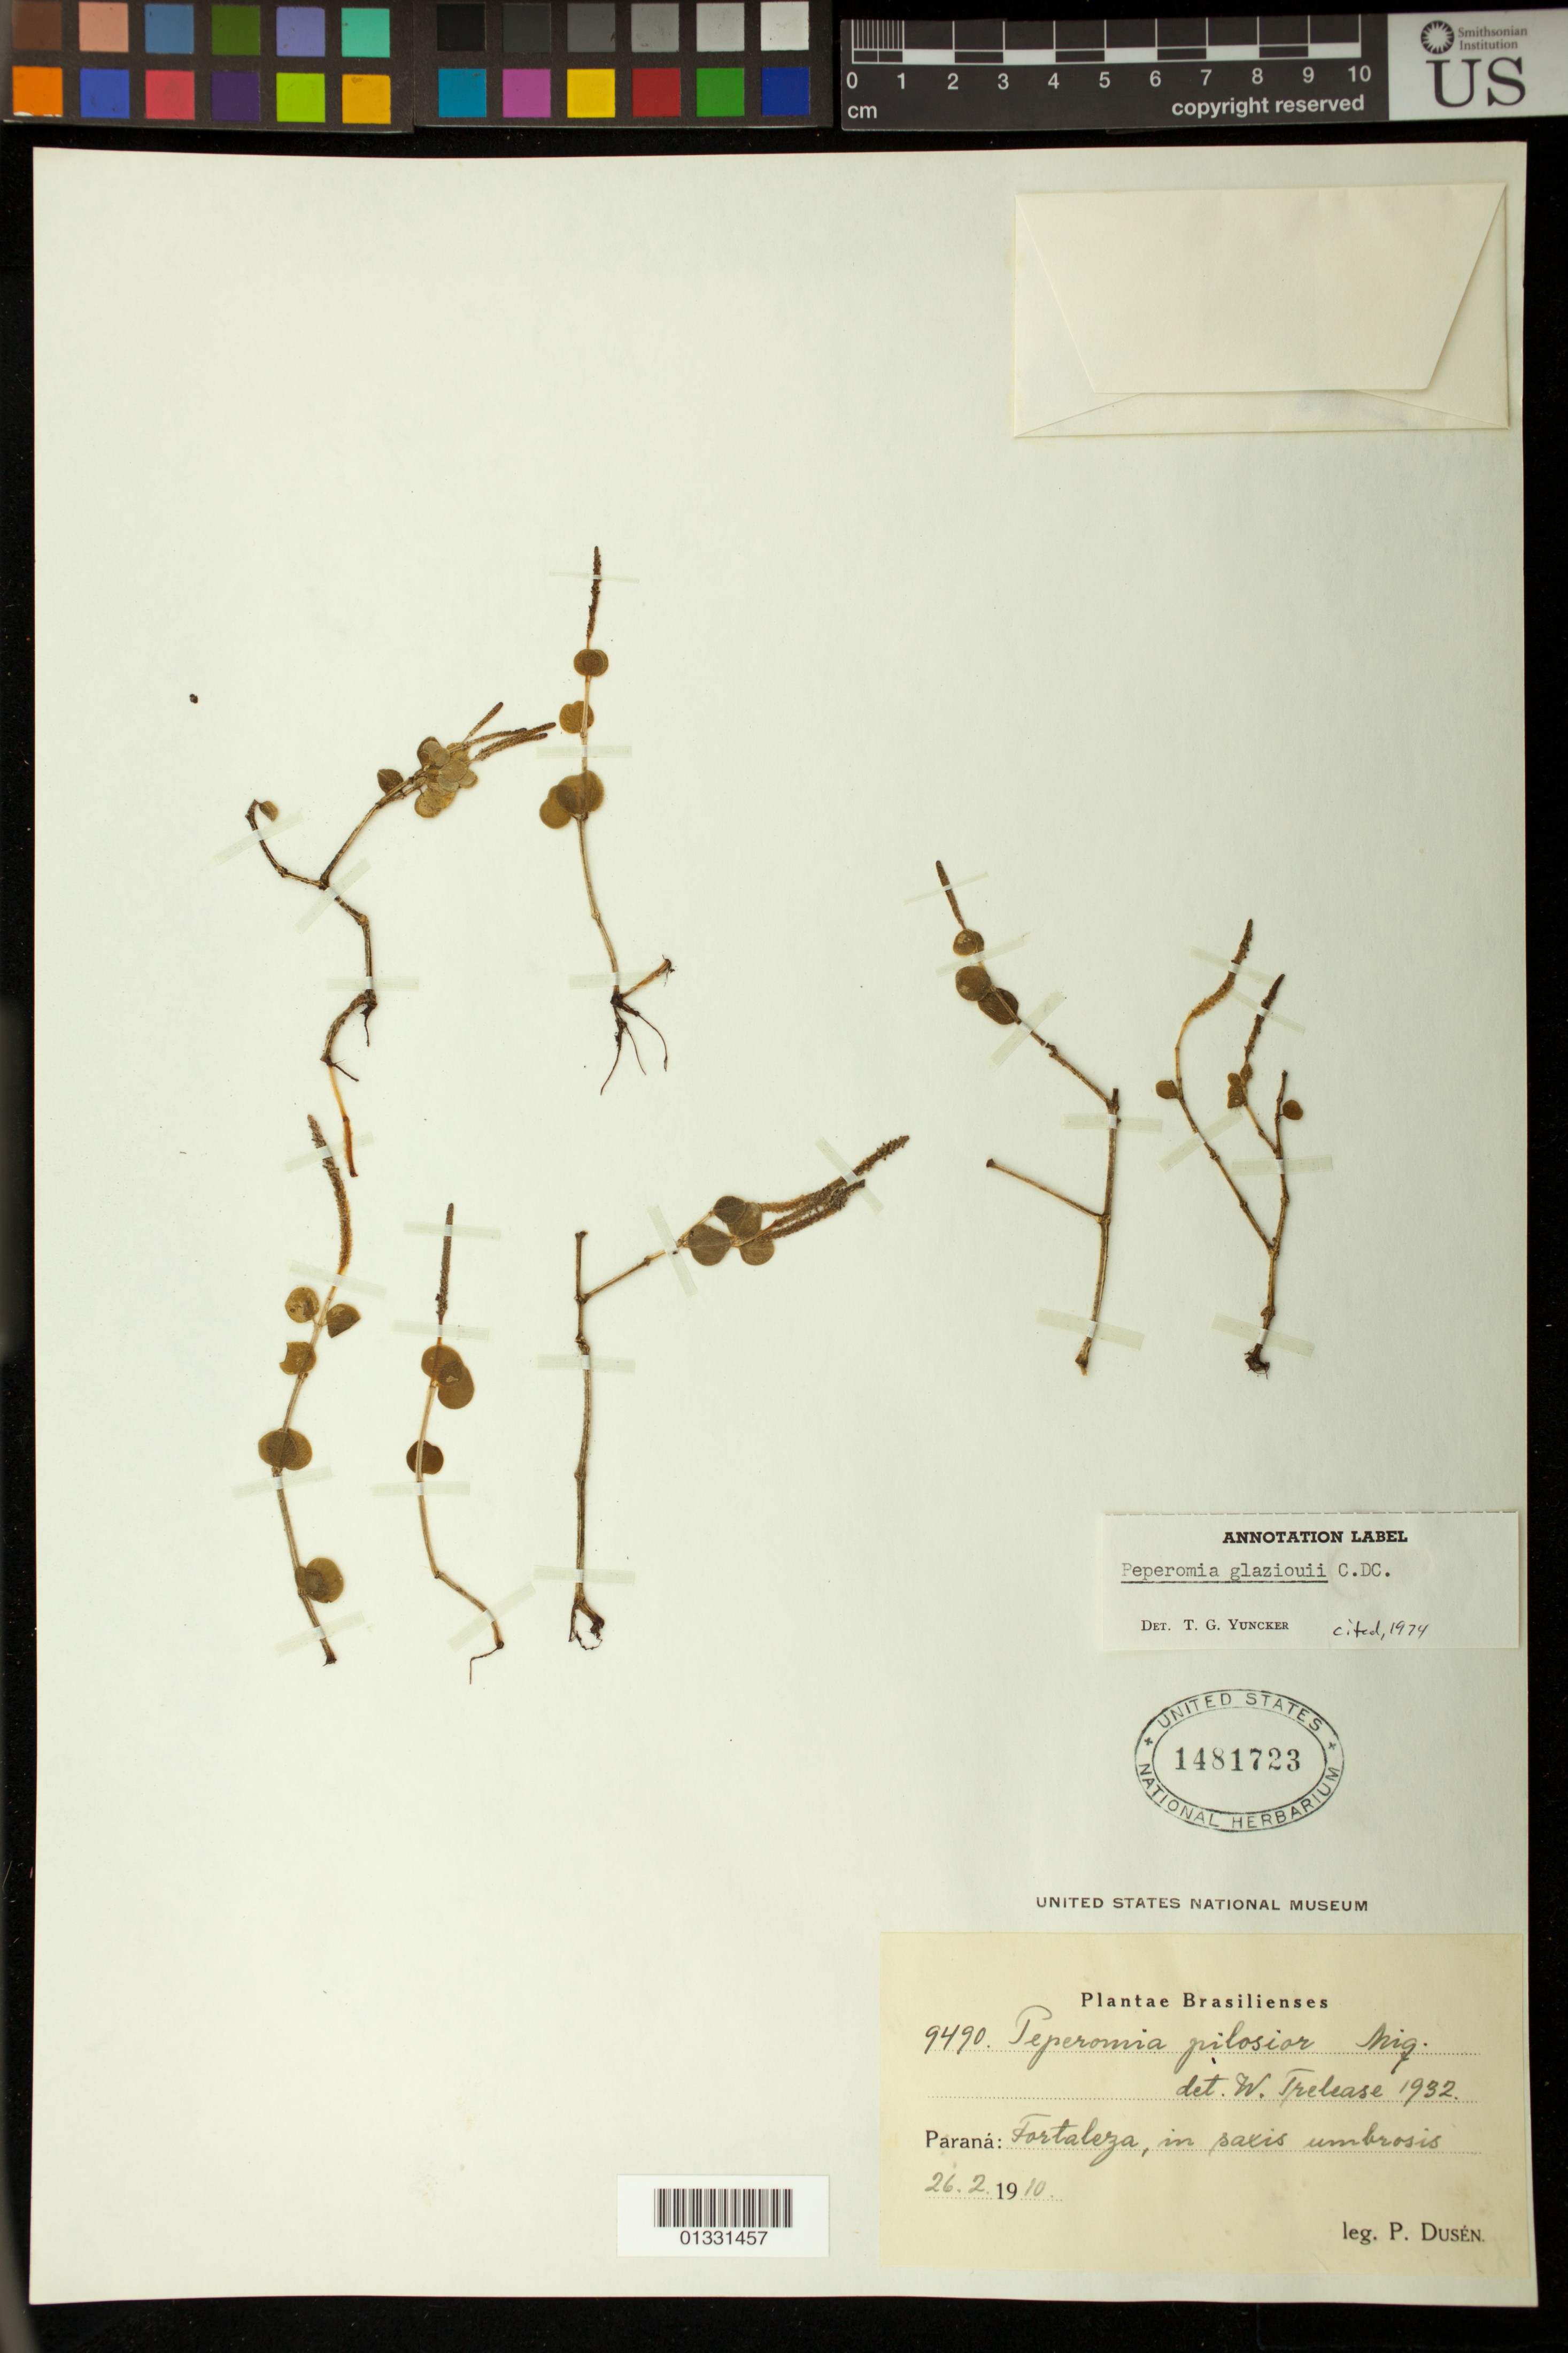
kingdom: Plantae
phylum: Tracheophyta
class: Magnoliopsida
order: Piperales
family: Piperaceae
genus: Peperomia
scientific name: Peperomia glazioui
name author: C. DC.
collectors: P. Dusén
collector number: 9490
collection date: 1910-02-26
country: Brazil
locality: Fortaleza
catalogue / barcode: US 1481723